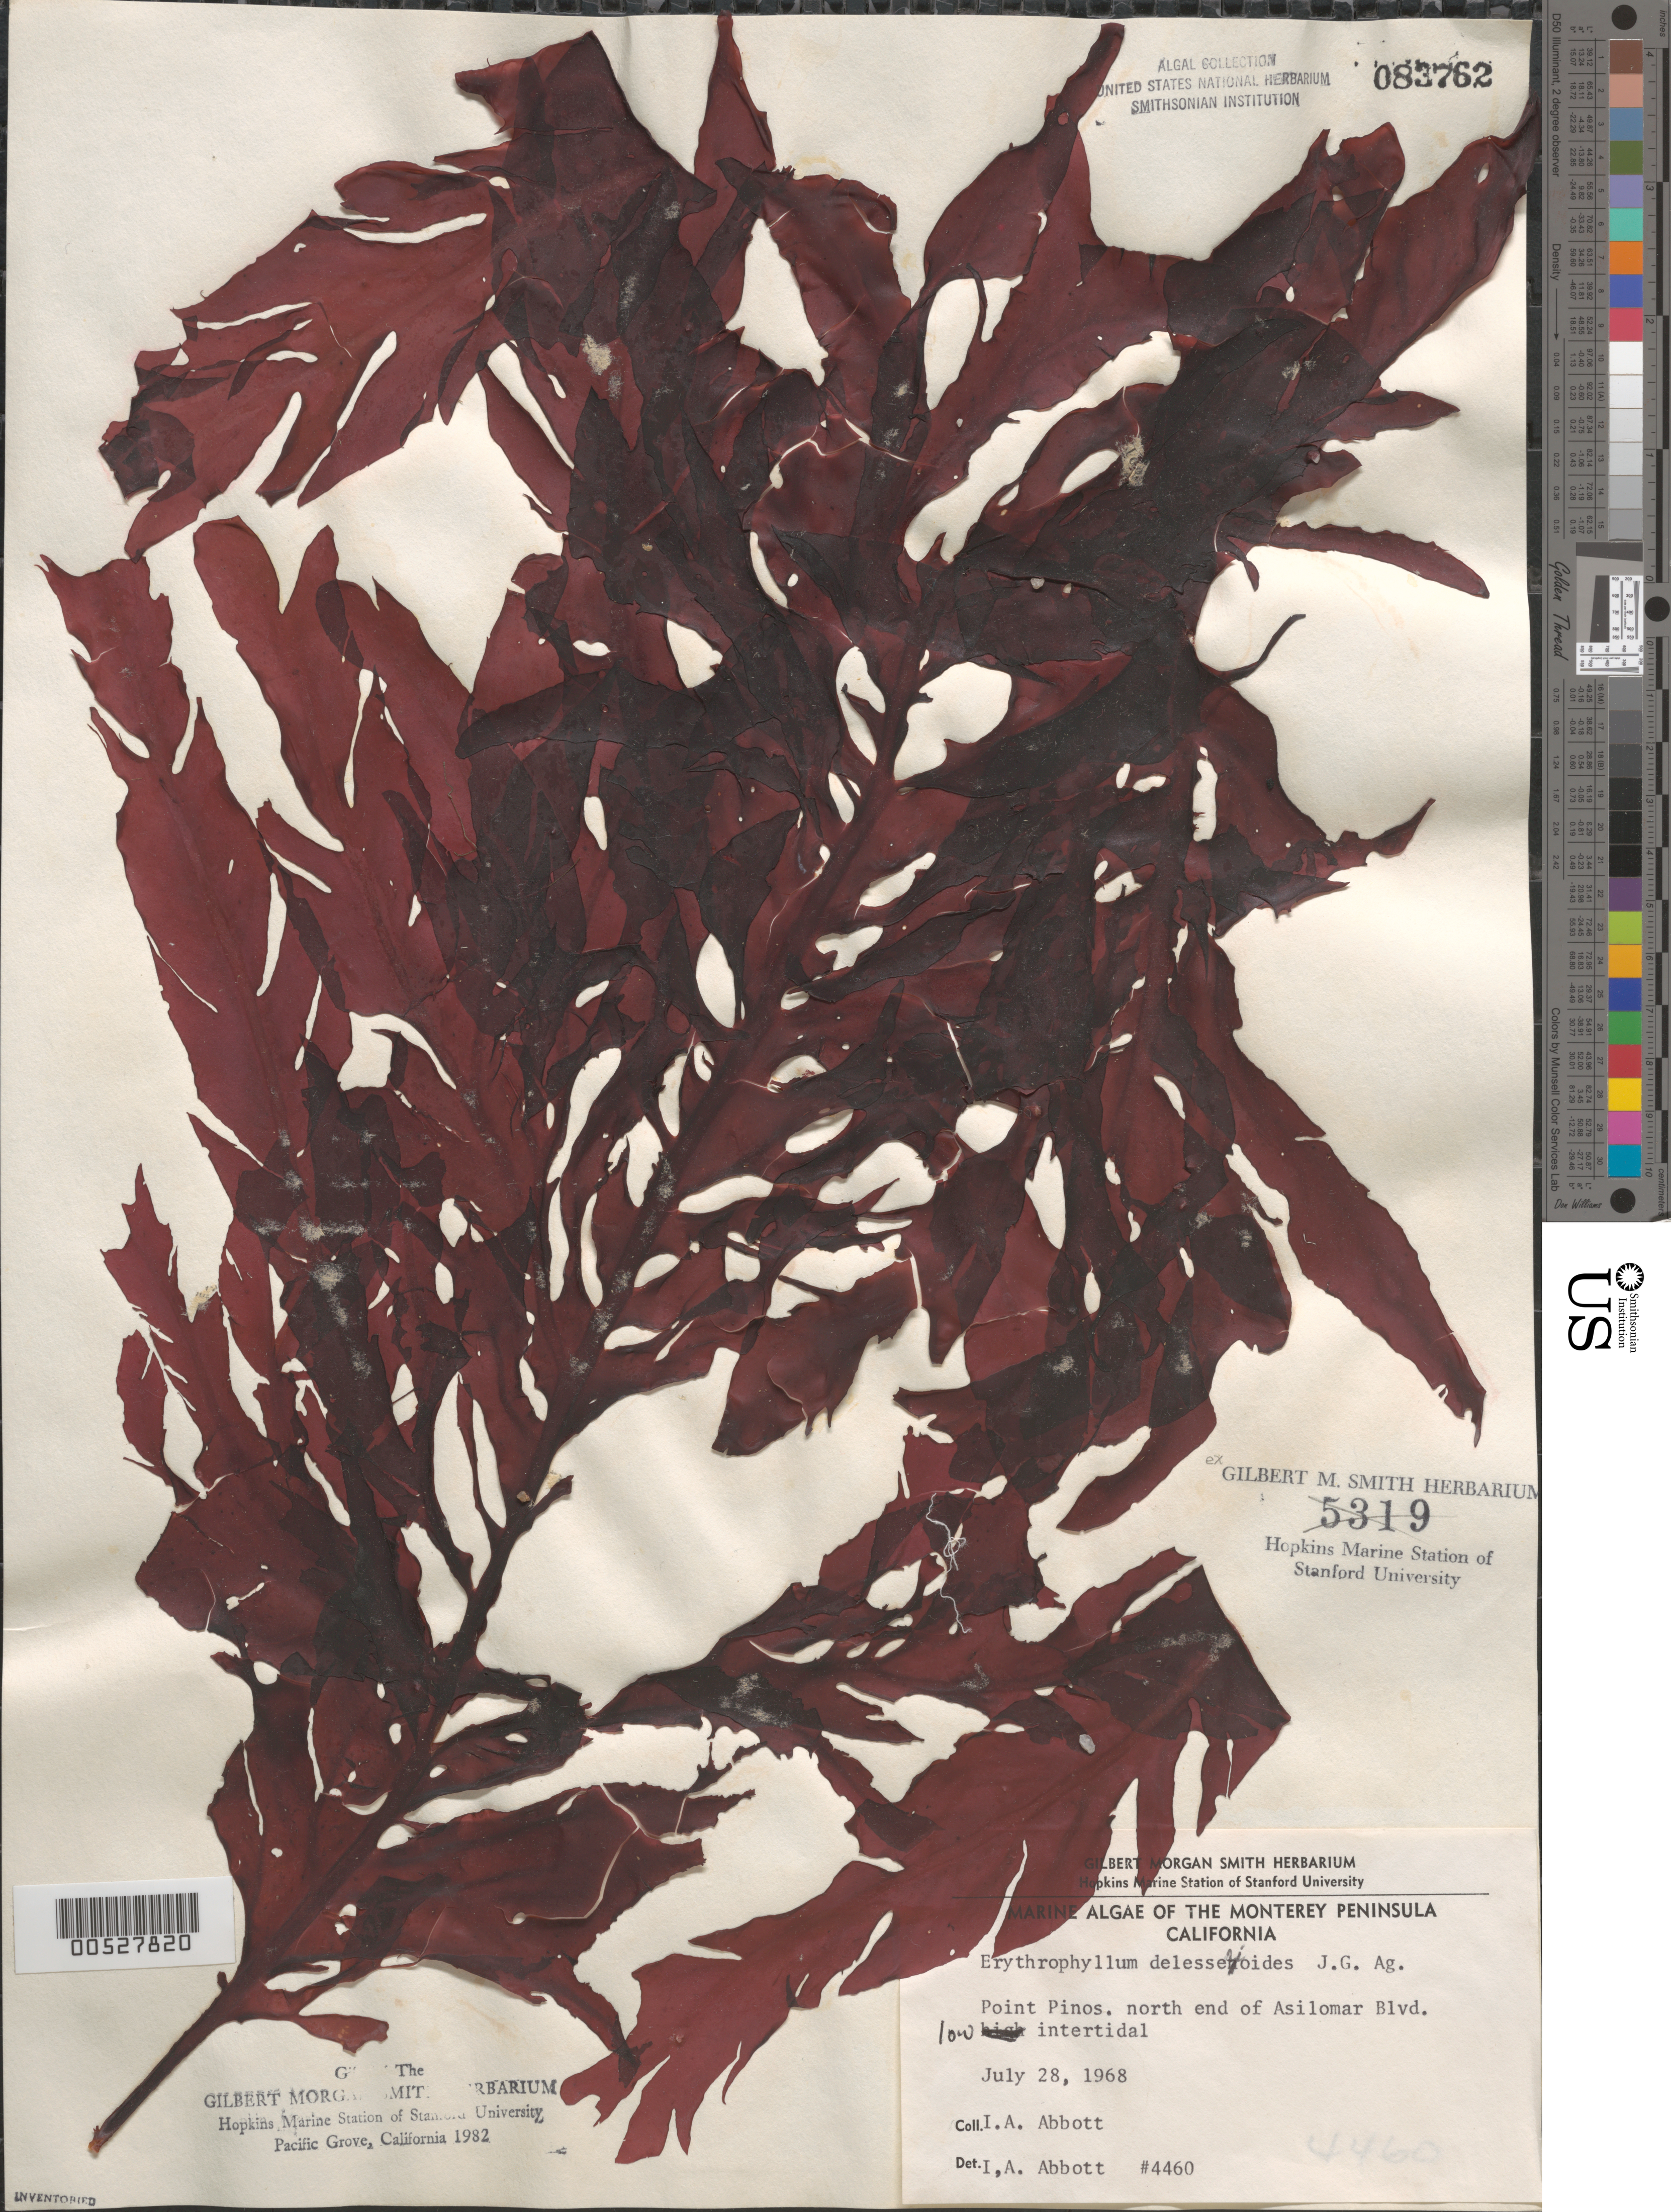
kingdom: Plantae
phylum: Rhodophyta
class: Florideophyceae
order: Gigartinales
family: Kallymeniaceae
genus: Erythrophyllum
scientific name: Erythrophyllum delesserioides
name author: J. Agardh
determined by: Abbott, Isabella A.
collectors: I. A. Abbott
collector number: IAA 4460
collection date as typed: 28 Jul 1968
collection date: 1968-07-28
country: United States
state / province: California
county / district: Monterey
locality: Point Pinos, north end of Asilomar Boulevard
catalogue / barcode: US 83762